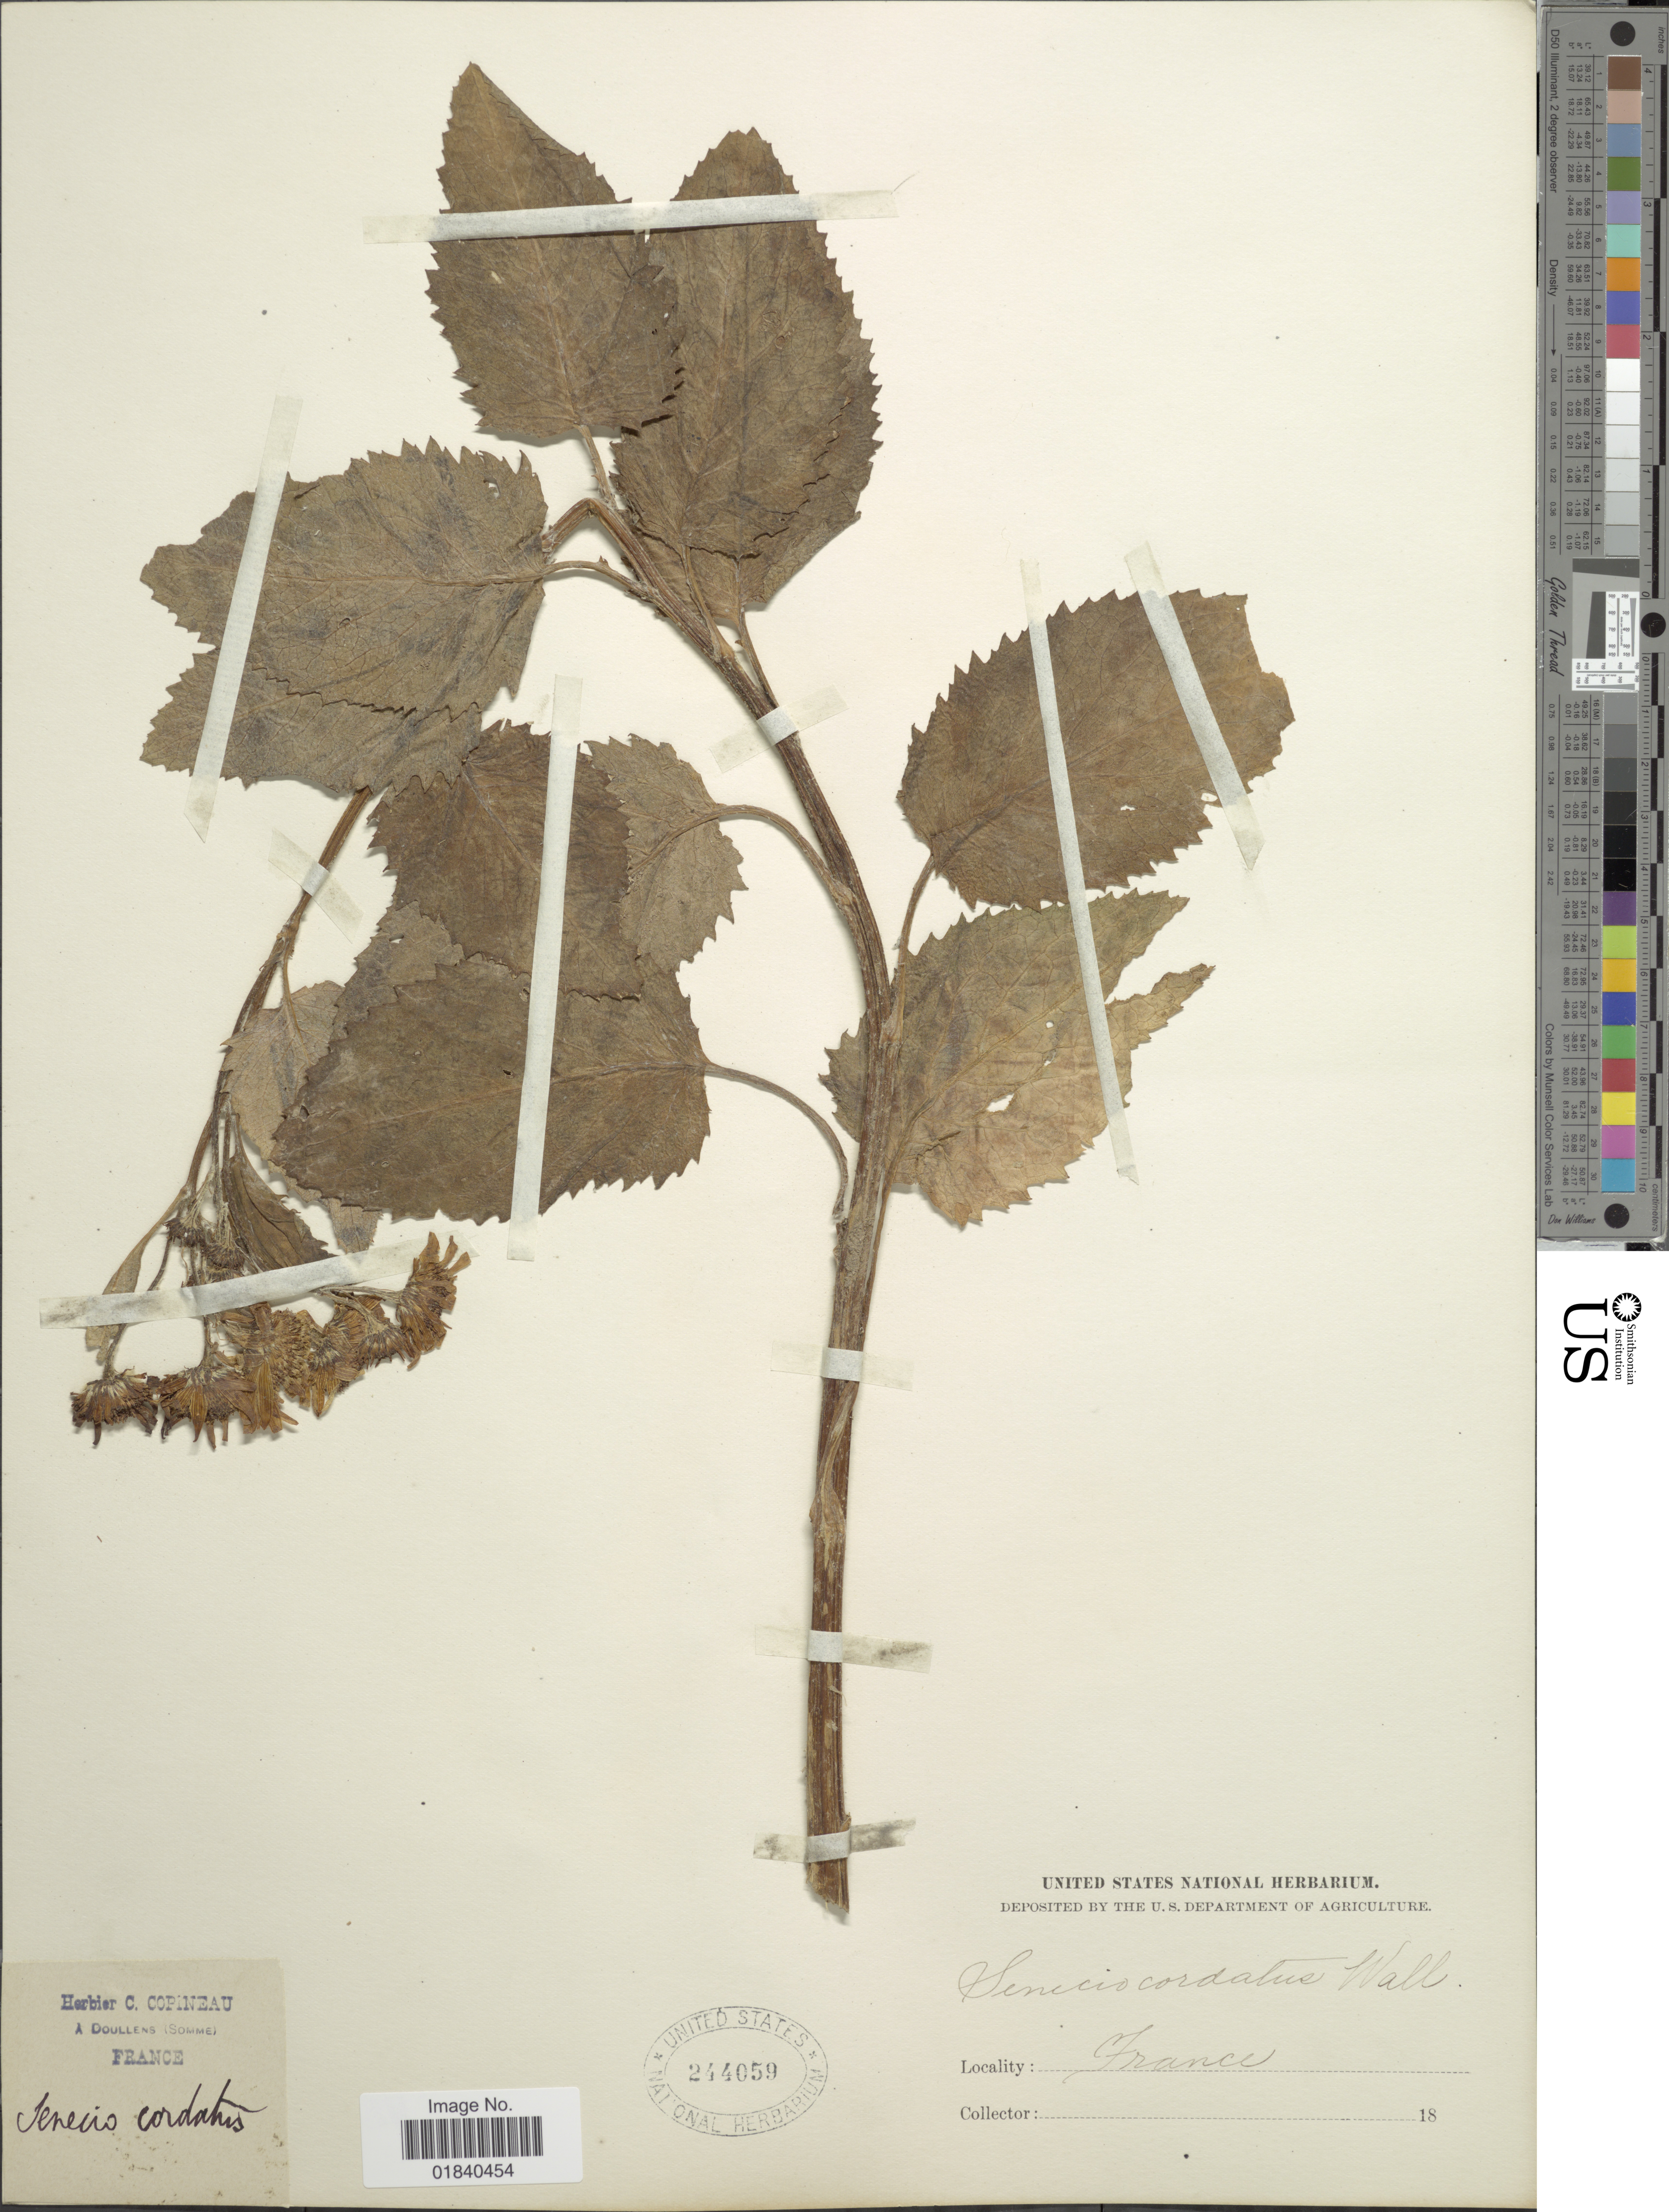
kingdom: Plantae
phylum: Tracheophyta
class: Magnoliopsida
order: Asterales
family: Asteraceae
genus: Senecio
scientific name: Senecio cordatus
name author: W.D.J. Koch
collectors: ex herb. C. Copineau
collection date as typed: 18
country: France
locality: France.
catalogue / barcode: US 244059